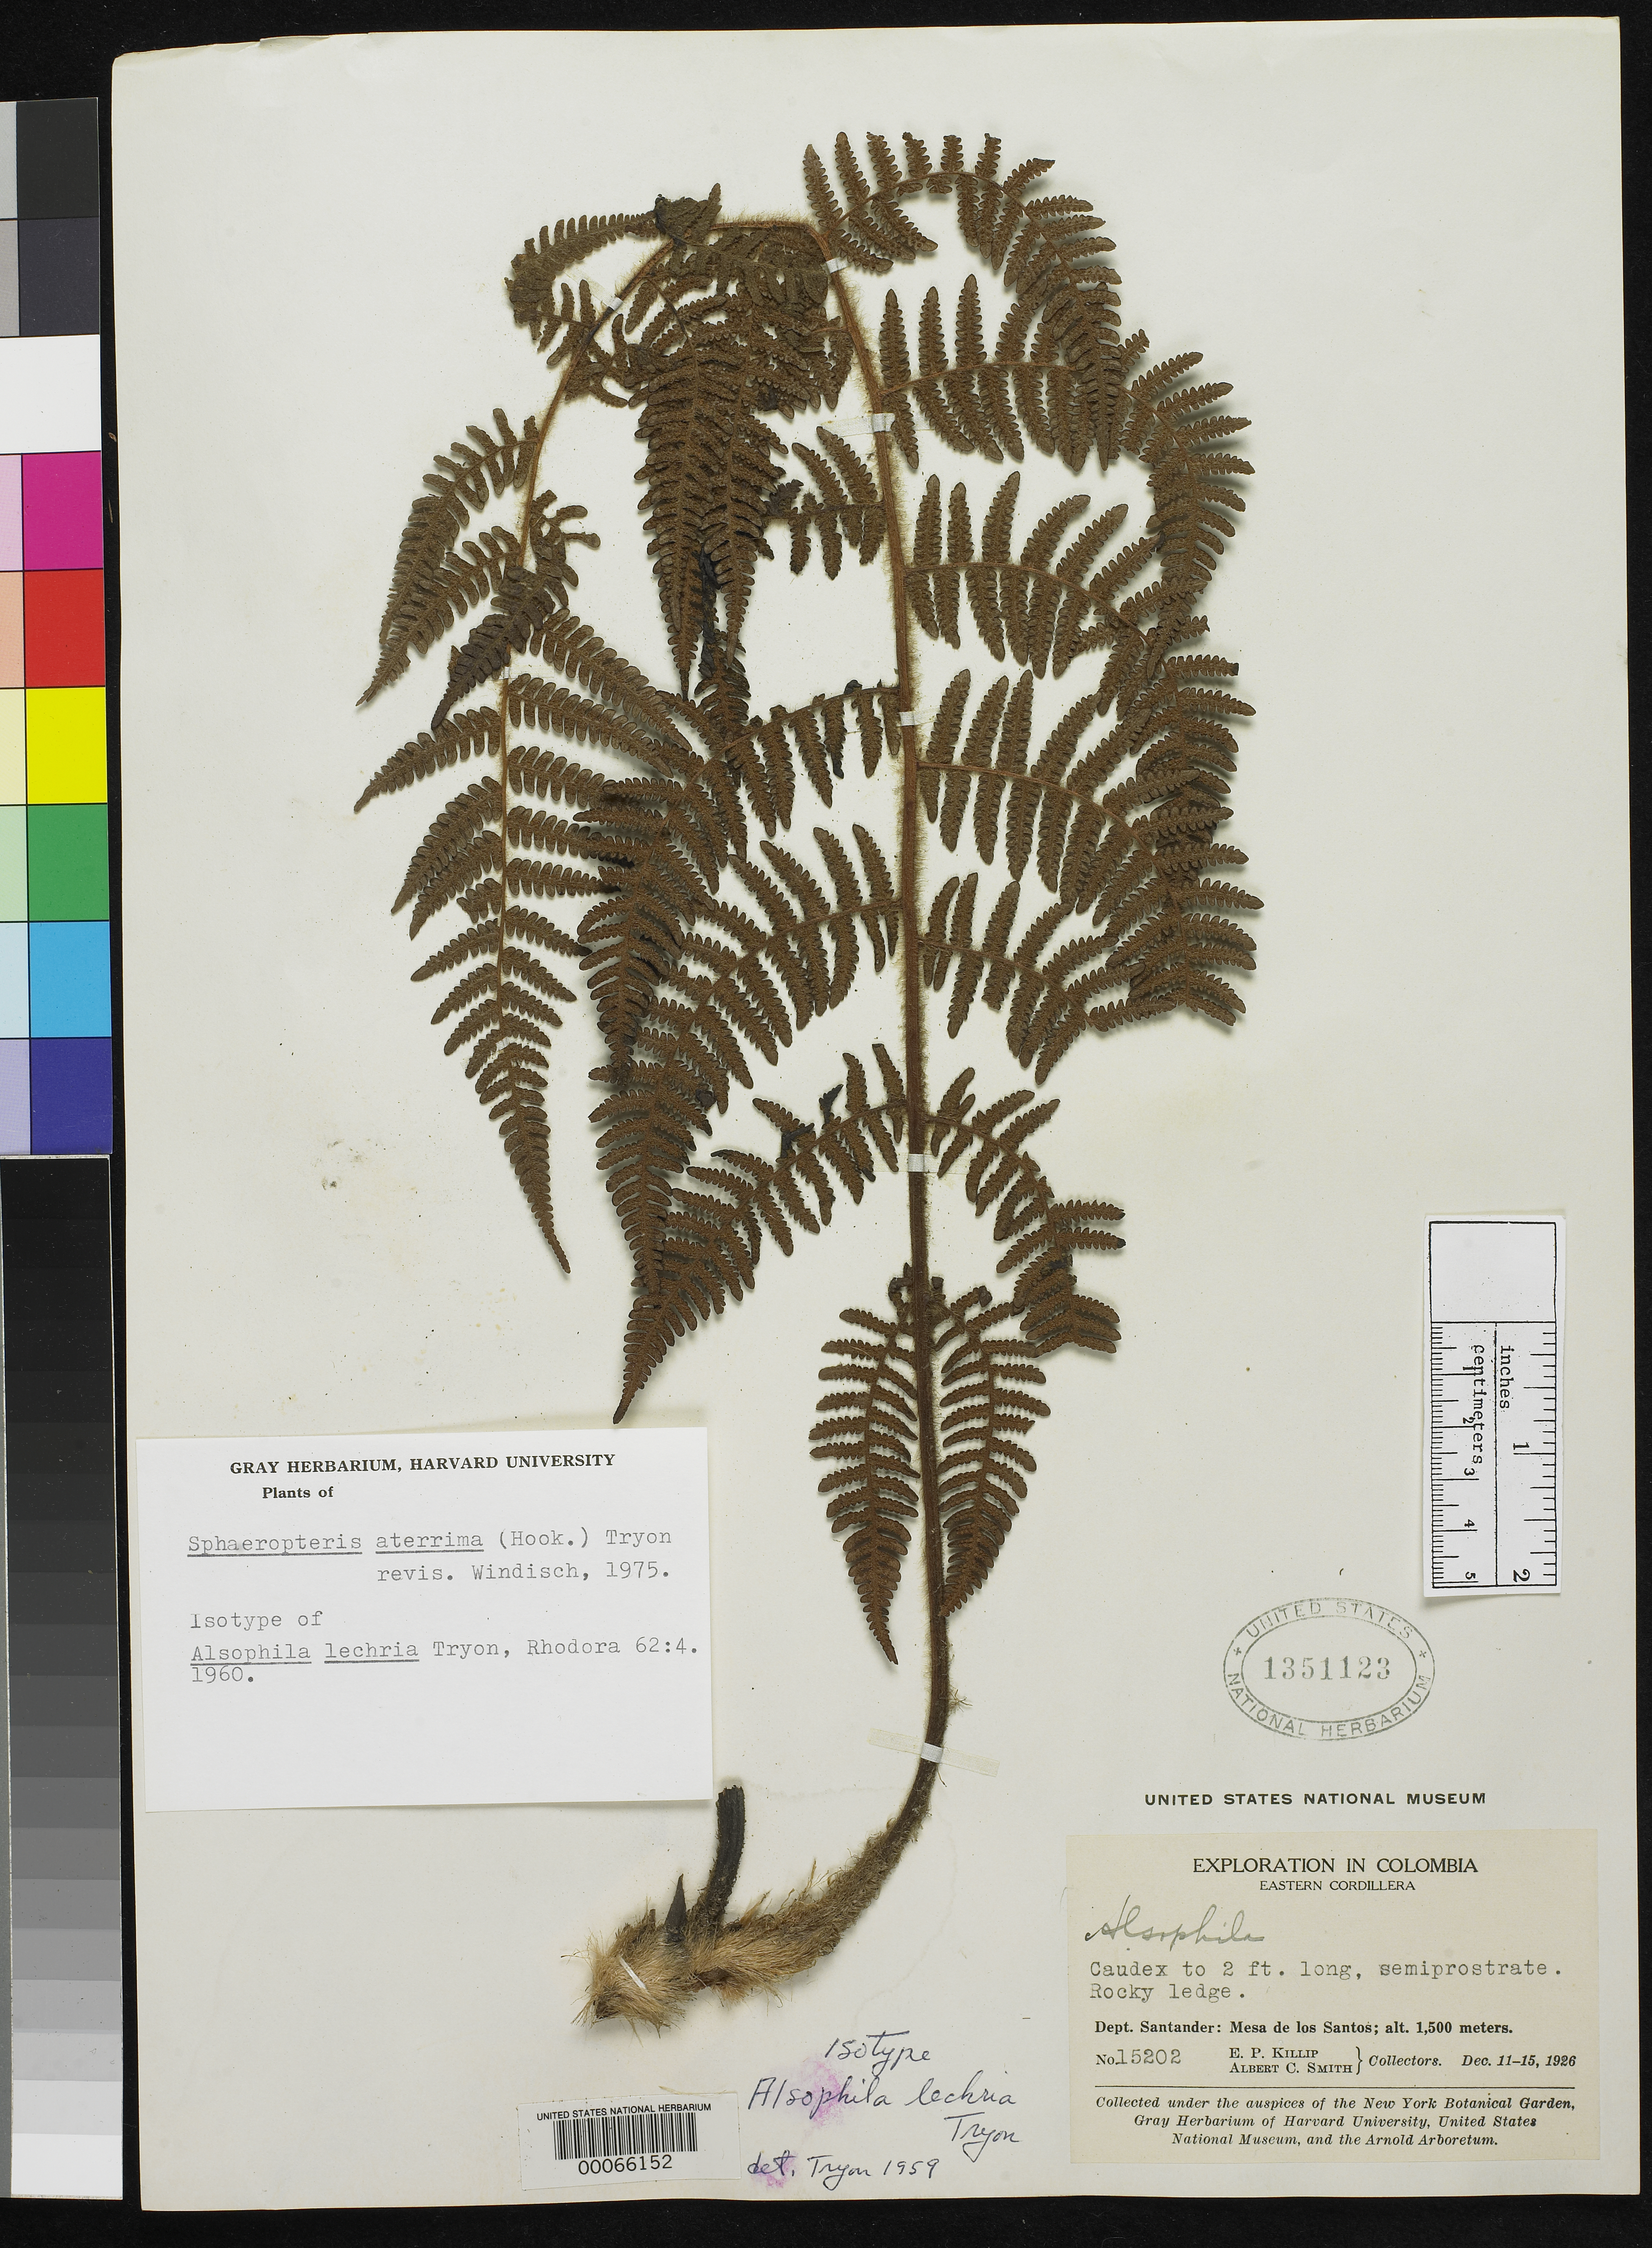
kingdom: Plantae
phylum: Tracheophyta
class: Polypodiopsida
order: Cyatheales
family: Cyatheaceae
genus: Alsophila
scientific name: Alsophila lechria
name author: R.M. Tryon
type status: Isotype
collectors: E. P. Killip & A. C. Smith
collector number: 15202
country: Colombia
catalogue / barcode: US 1351123